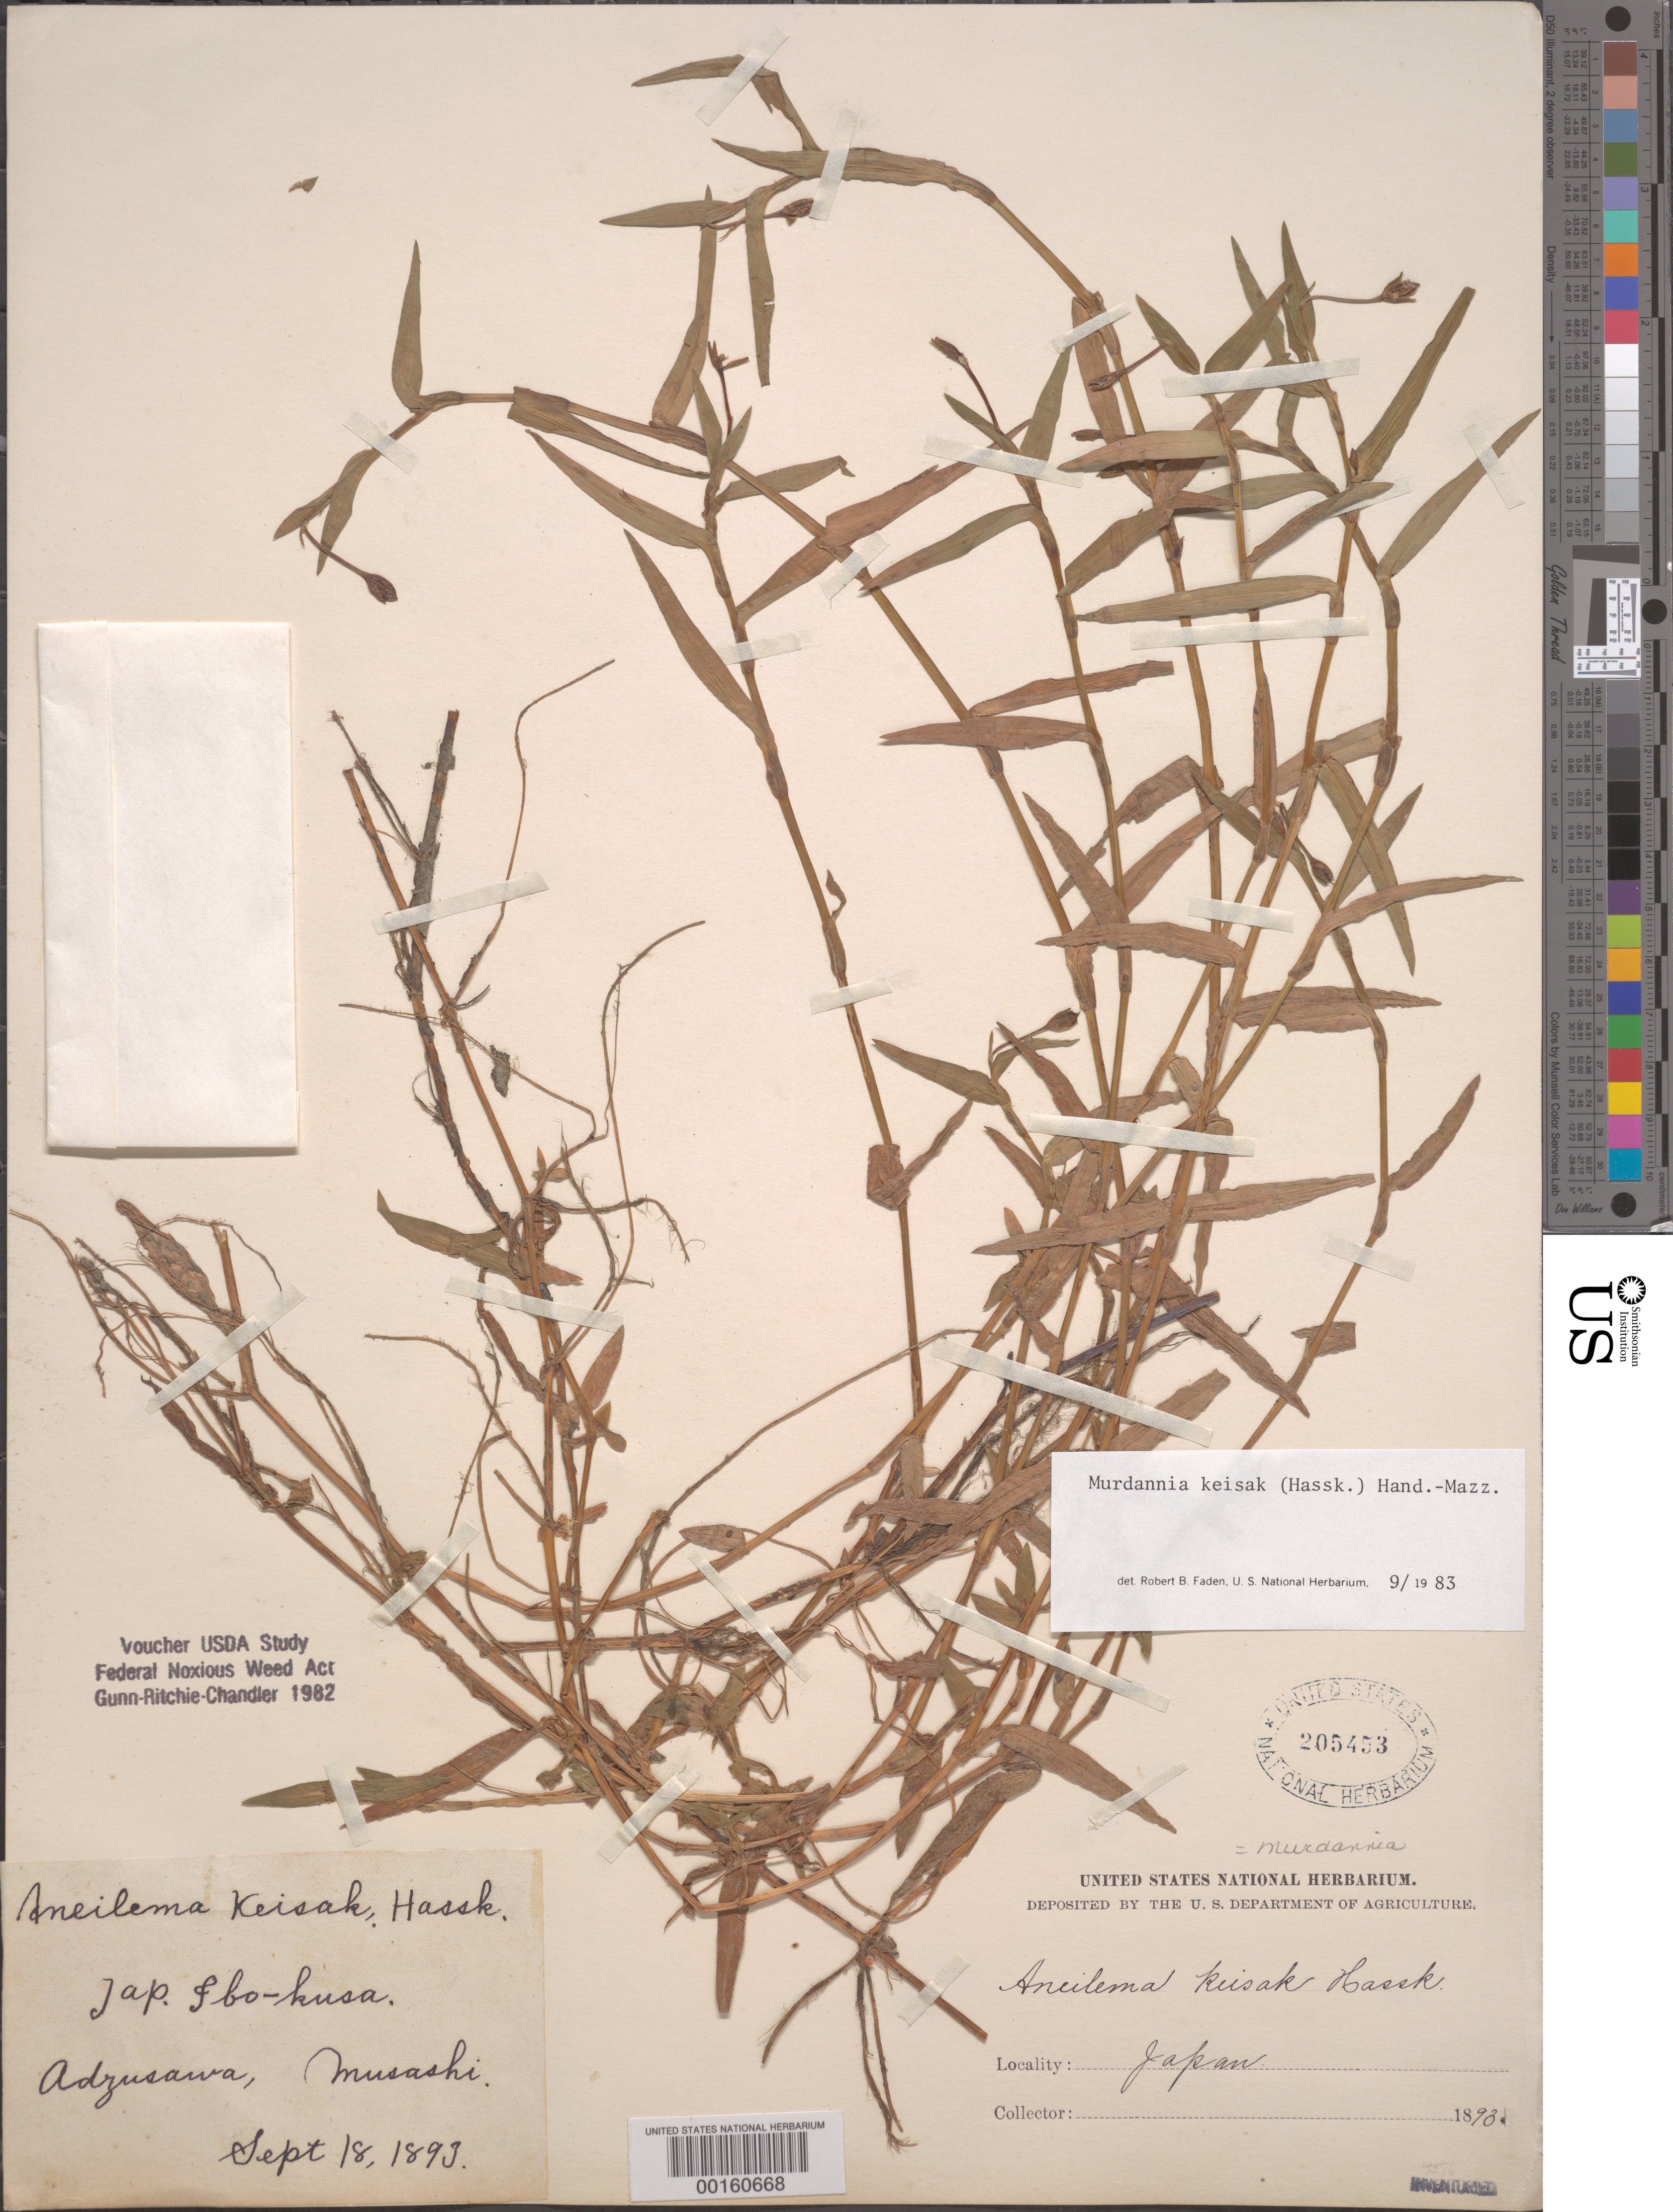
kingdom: Plantae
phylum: Tracheophyta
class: Liliopsida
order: Commelinales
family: Commelinaceae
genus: Murdannia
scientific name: Murdannia keisak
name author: (Hassk.) Hand.-Mazz.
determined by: Faden, Robert B., (US), Smithsonian Institution - National Museum of Natural History (UNITED STATES)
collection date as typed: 18 Sep 1893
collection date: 1893-09-18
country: Japan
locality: Adzusawa, musashi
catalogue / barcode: US 205453